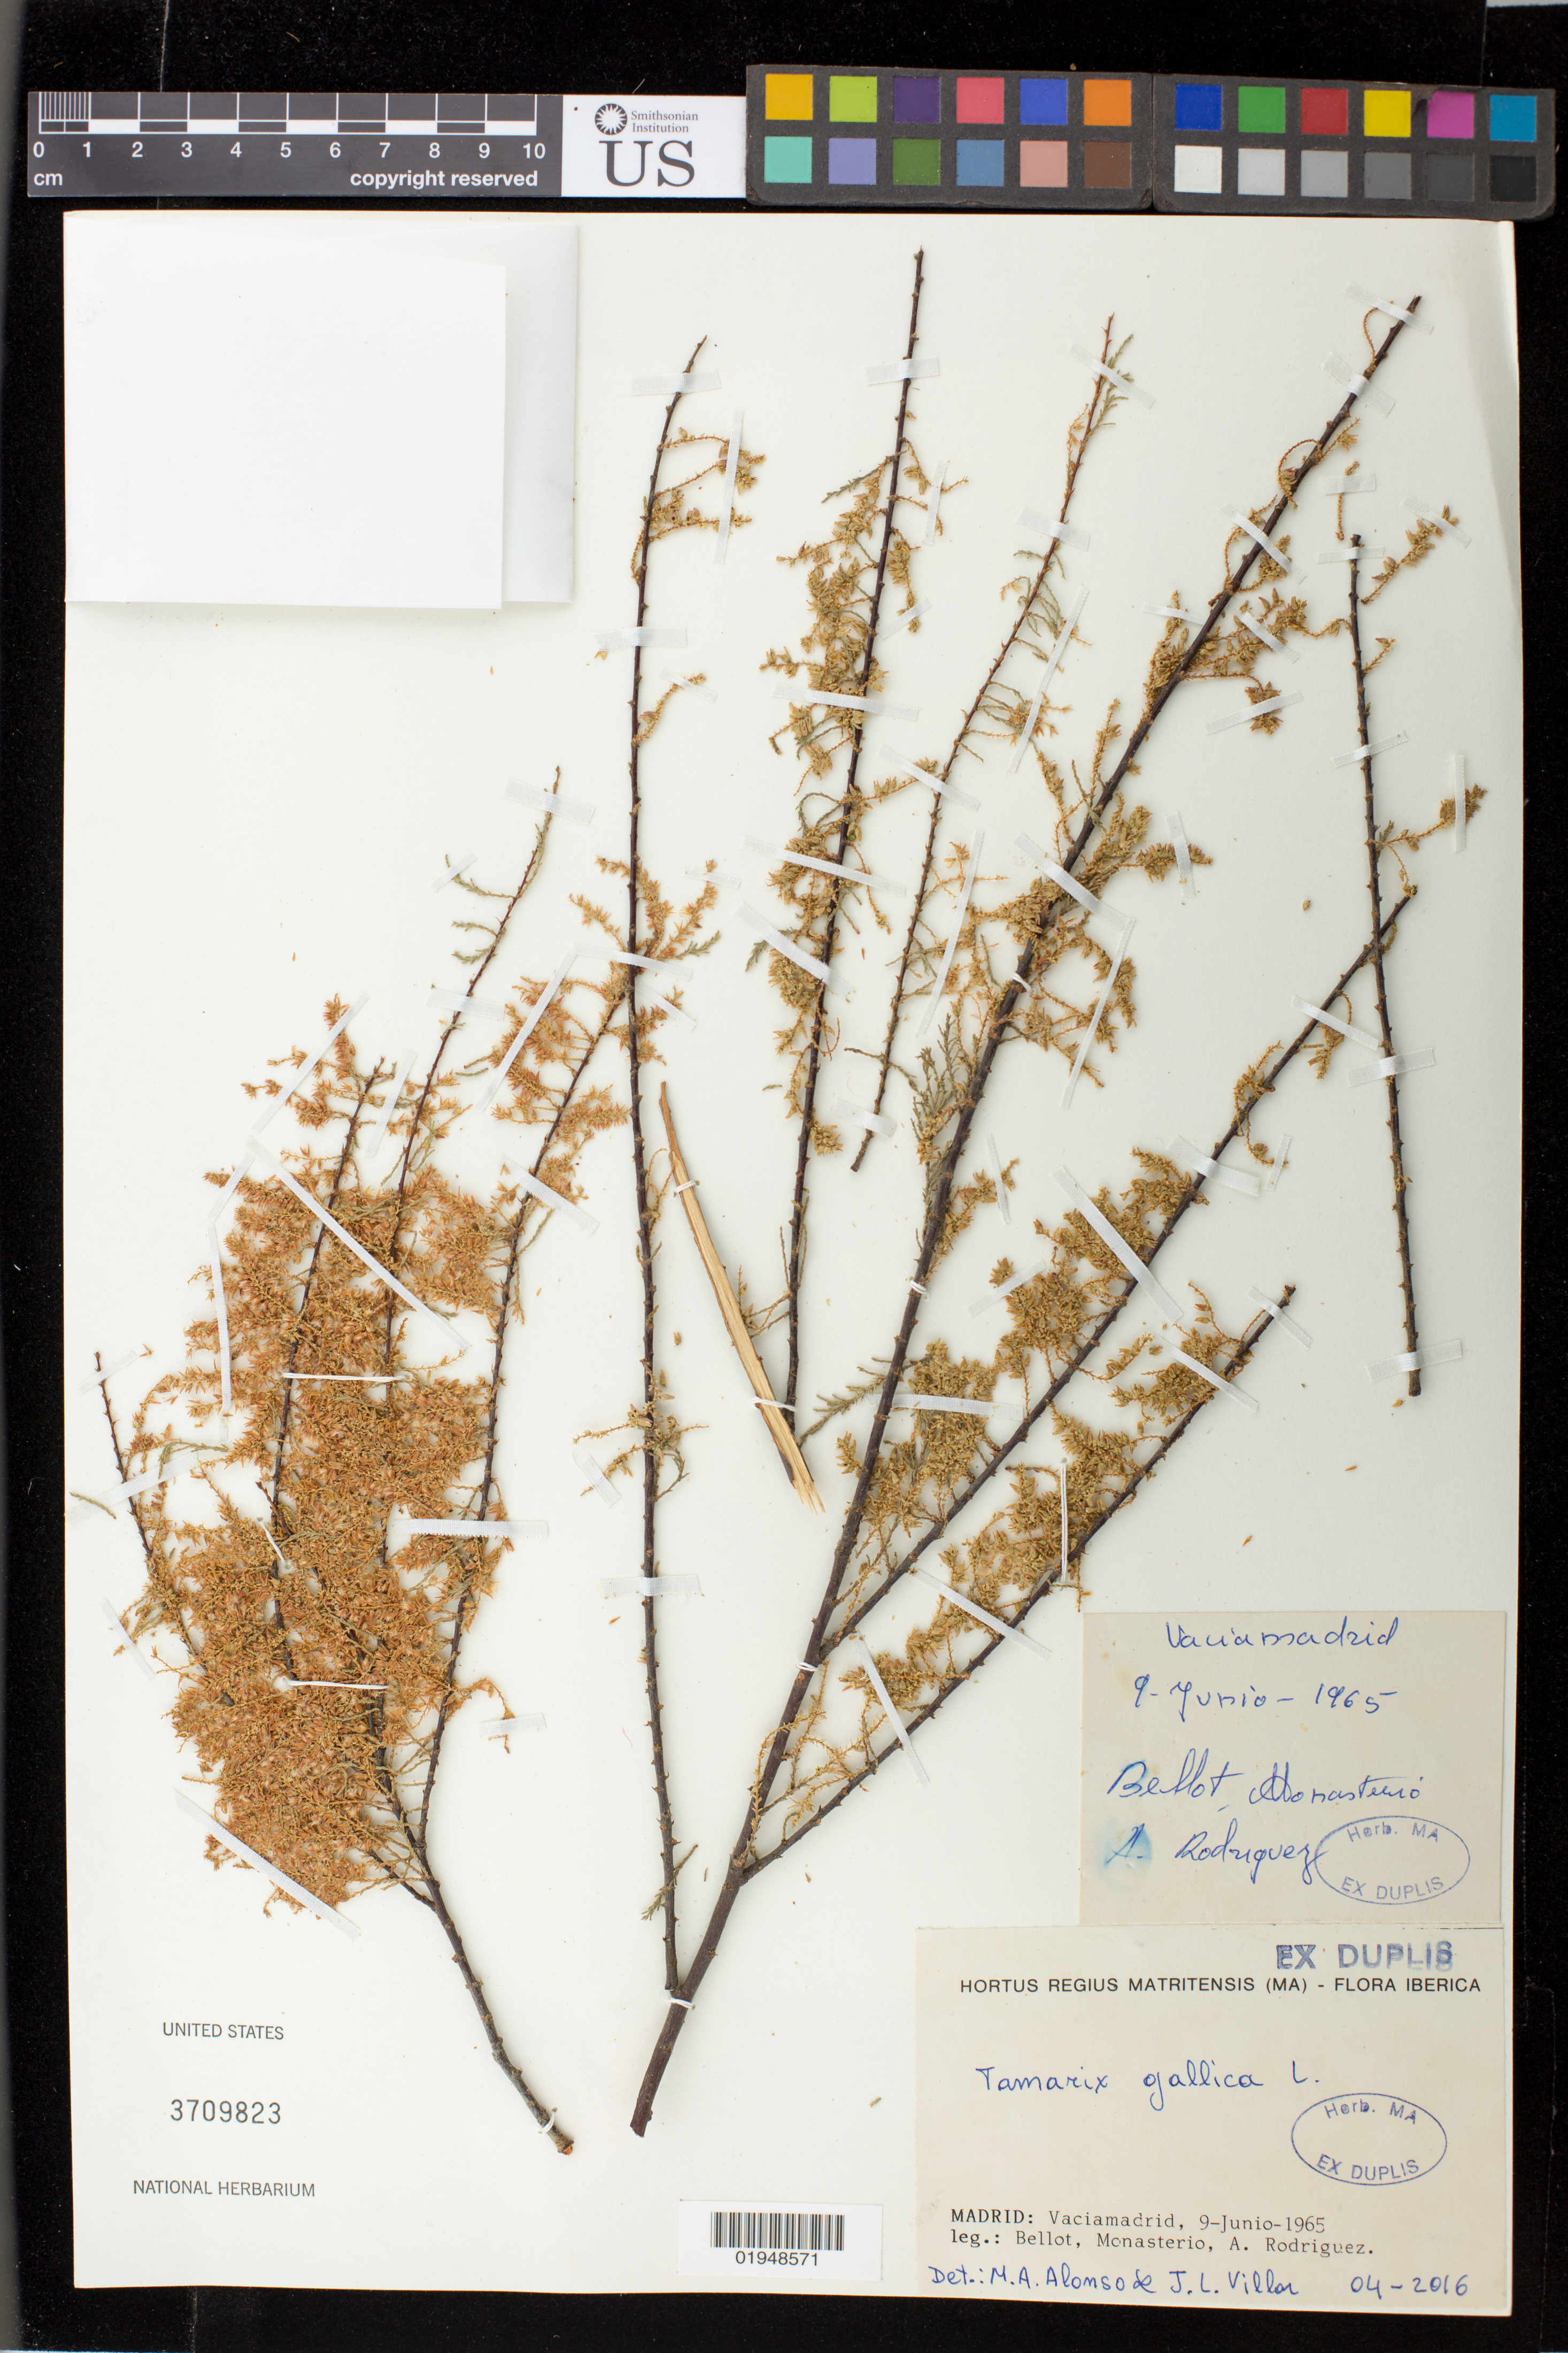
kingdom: Plantae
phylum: Tracheophyta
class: Magnoliopsida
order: Caryophyllales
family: Tamaricaceae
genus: Tamarix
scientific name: Tamarix gallica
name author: L.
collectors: Bellot, Monasterio & A. Rodríguez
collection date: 1965-06-09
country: Spain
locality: Madrid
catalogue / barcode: US 3709823